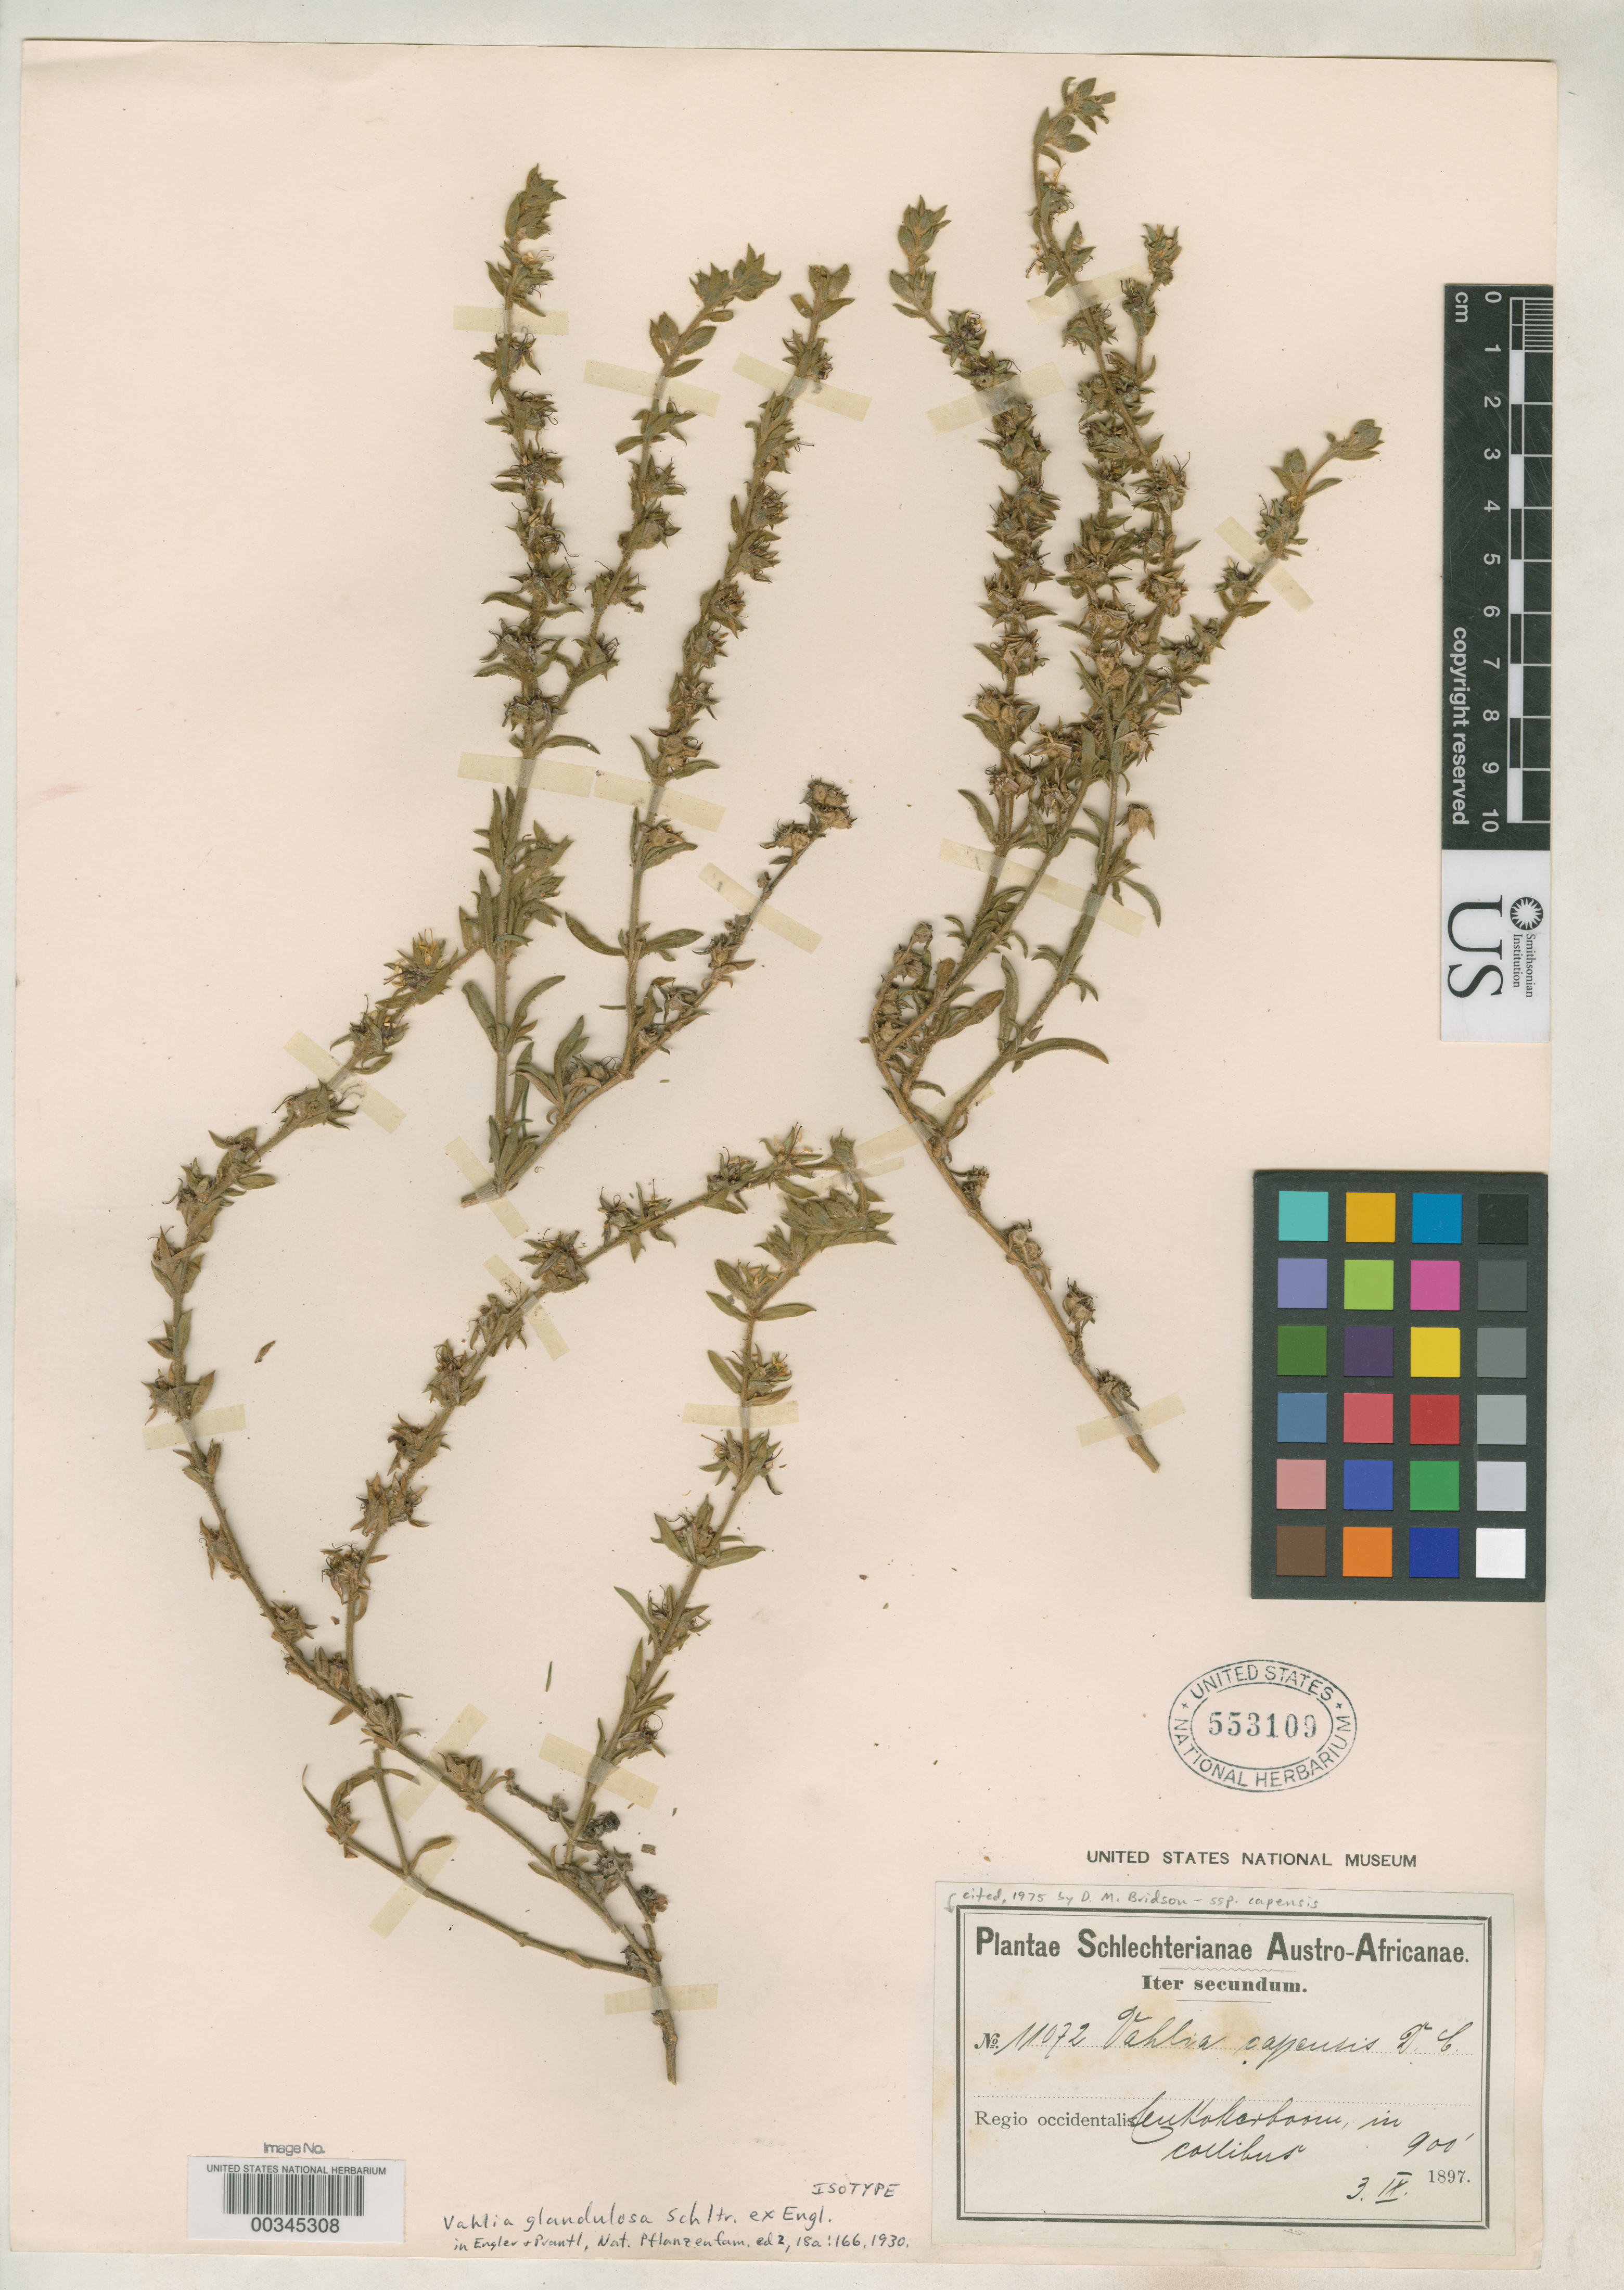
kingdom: Plantae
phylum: Tracheophyta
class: Magnoliopsida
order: Vahliales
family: Vahliaceae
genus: Vahlia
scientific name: Vahlia glandulosa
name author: Schltr. ex Engl. in Engl. & Prantl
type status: Isotype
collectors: F. R. R. Schlechter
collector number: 11072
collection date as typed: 03 Sep 1897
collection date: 1897-09-03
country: South Africa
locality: Western region, (Seukokenboom), in collibus.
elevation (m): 274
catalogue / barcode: US 553109